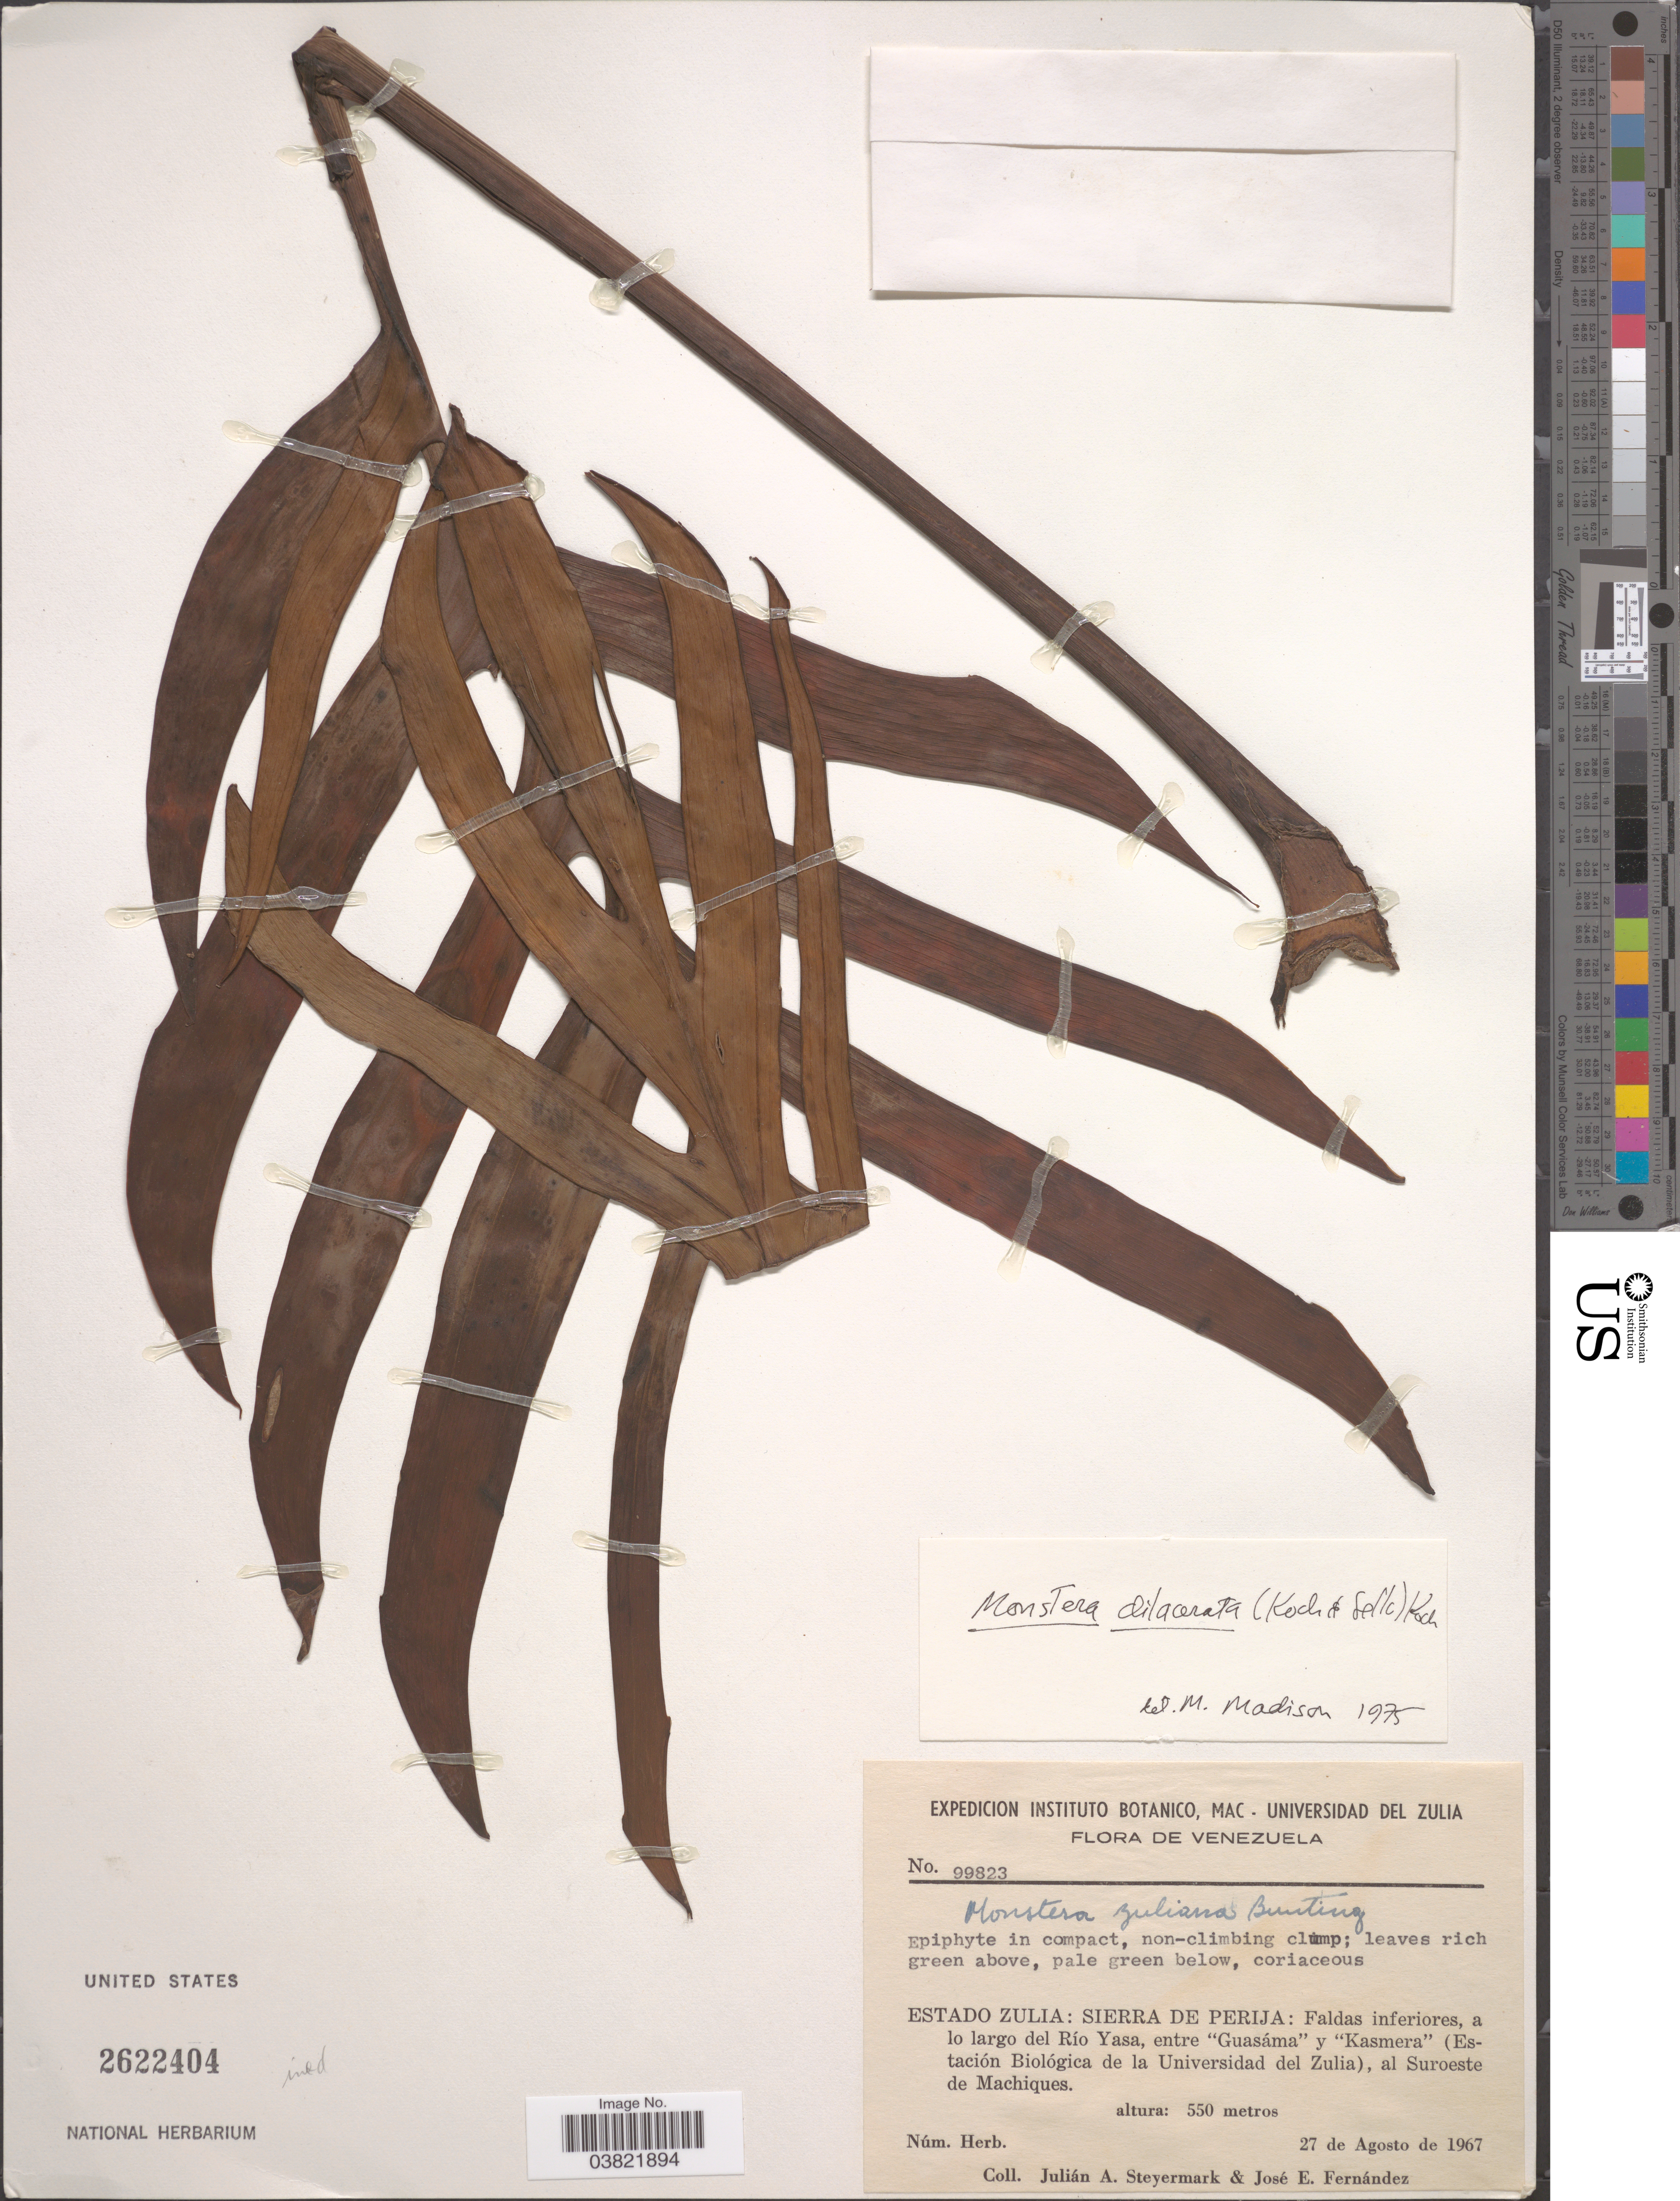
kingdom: Plantae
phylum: Tracheophyta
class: Liliopsida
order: Alismatales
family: Araceae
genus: Monstera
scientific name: Monstera dilacerata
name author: (K. Koch & Sello) K. Koch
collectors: J. Steyermark & J. Fernández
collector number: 99823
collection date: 1967-08-27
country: Venezuela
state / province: Zulia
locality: Sierra de Perija: Faldas inferiores, a lo largo del Río Yasa, entre "Guasáma" y "Kasmera" (Estación Biológica de la Universidad del Zulia), al Suroeste de Machiques.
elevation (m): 550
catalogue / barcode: US 2622404